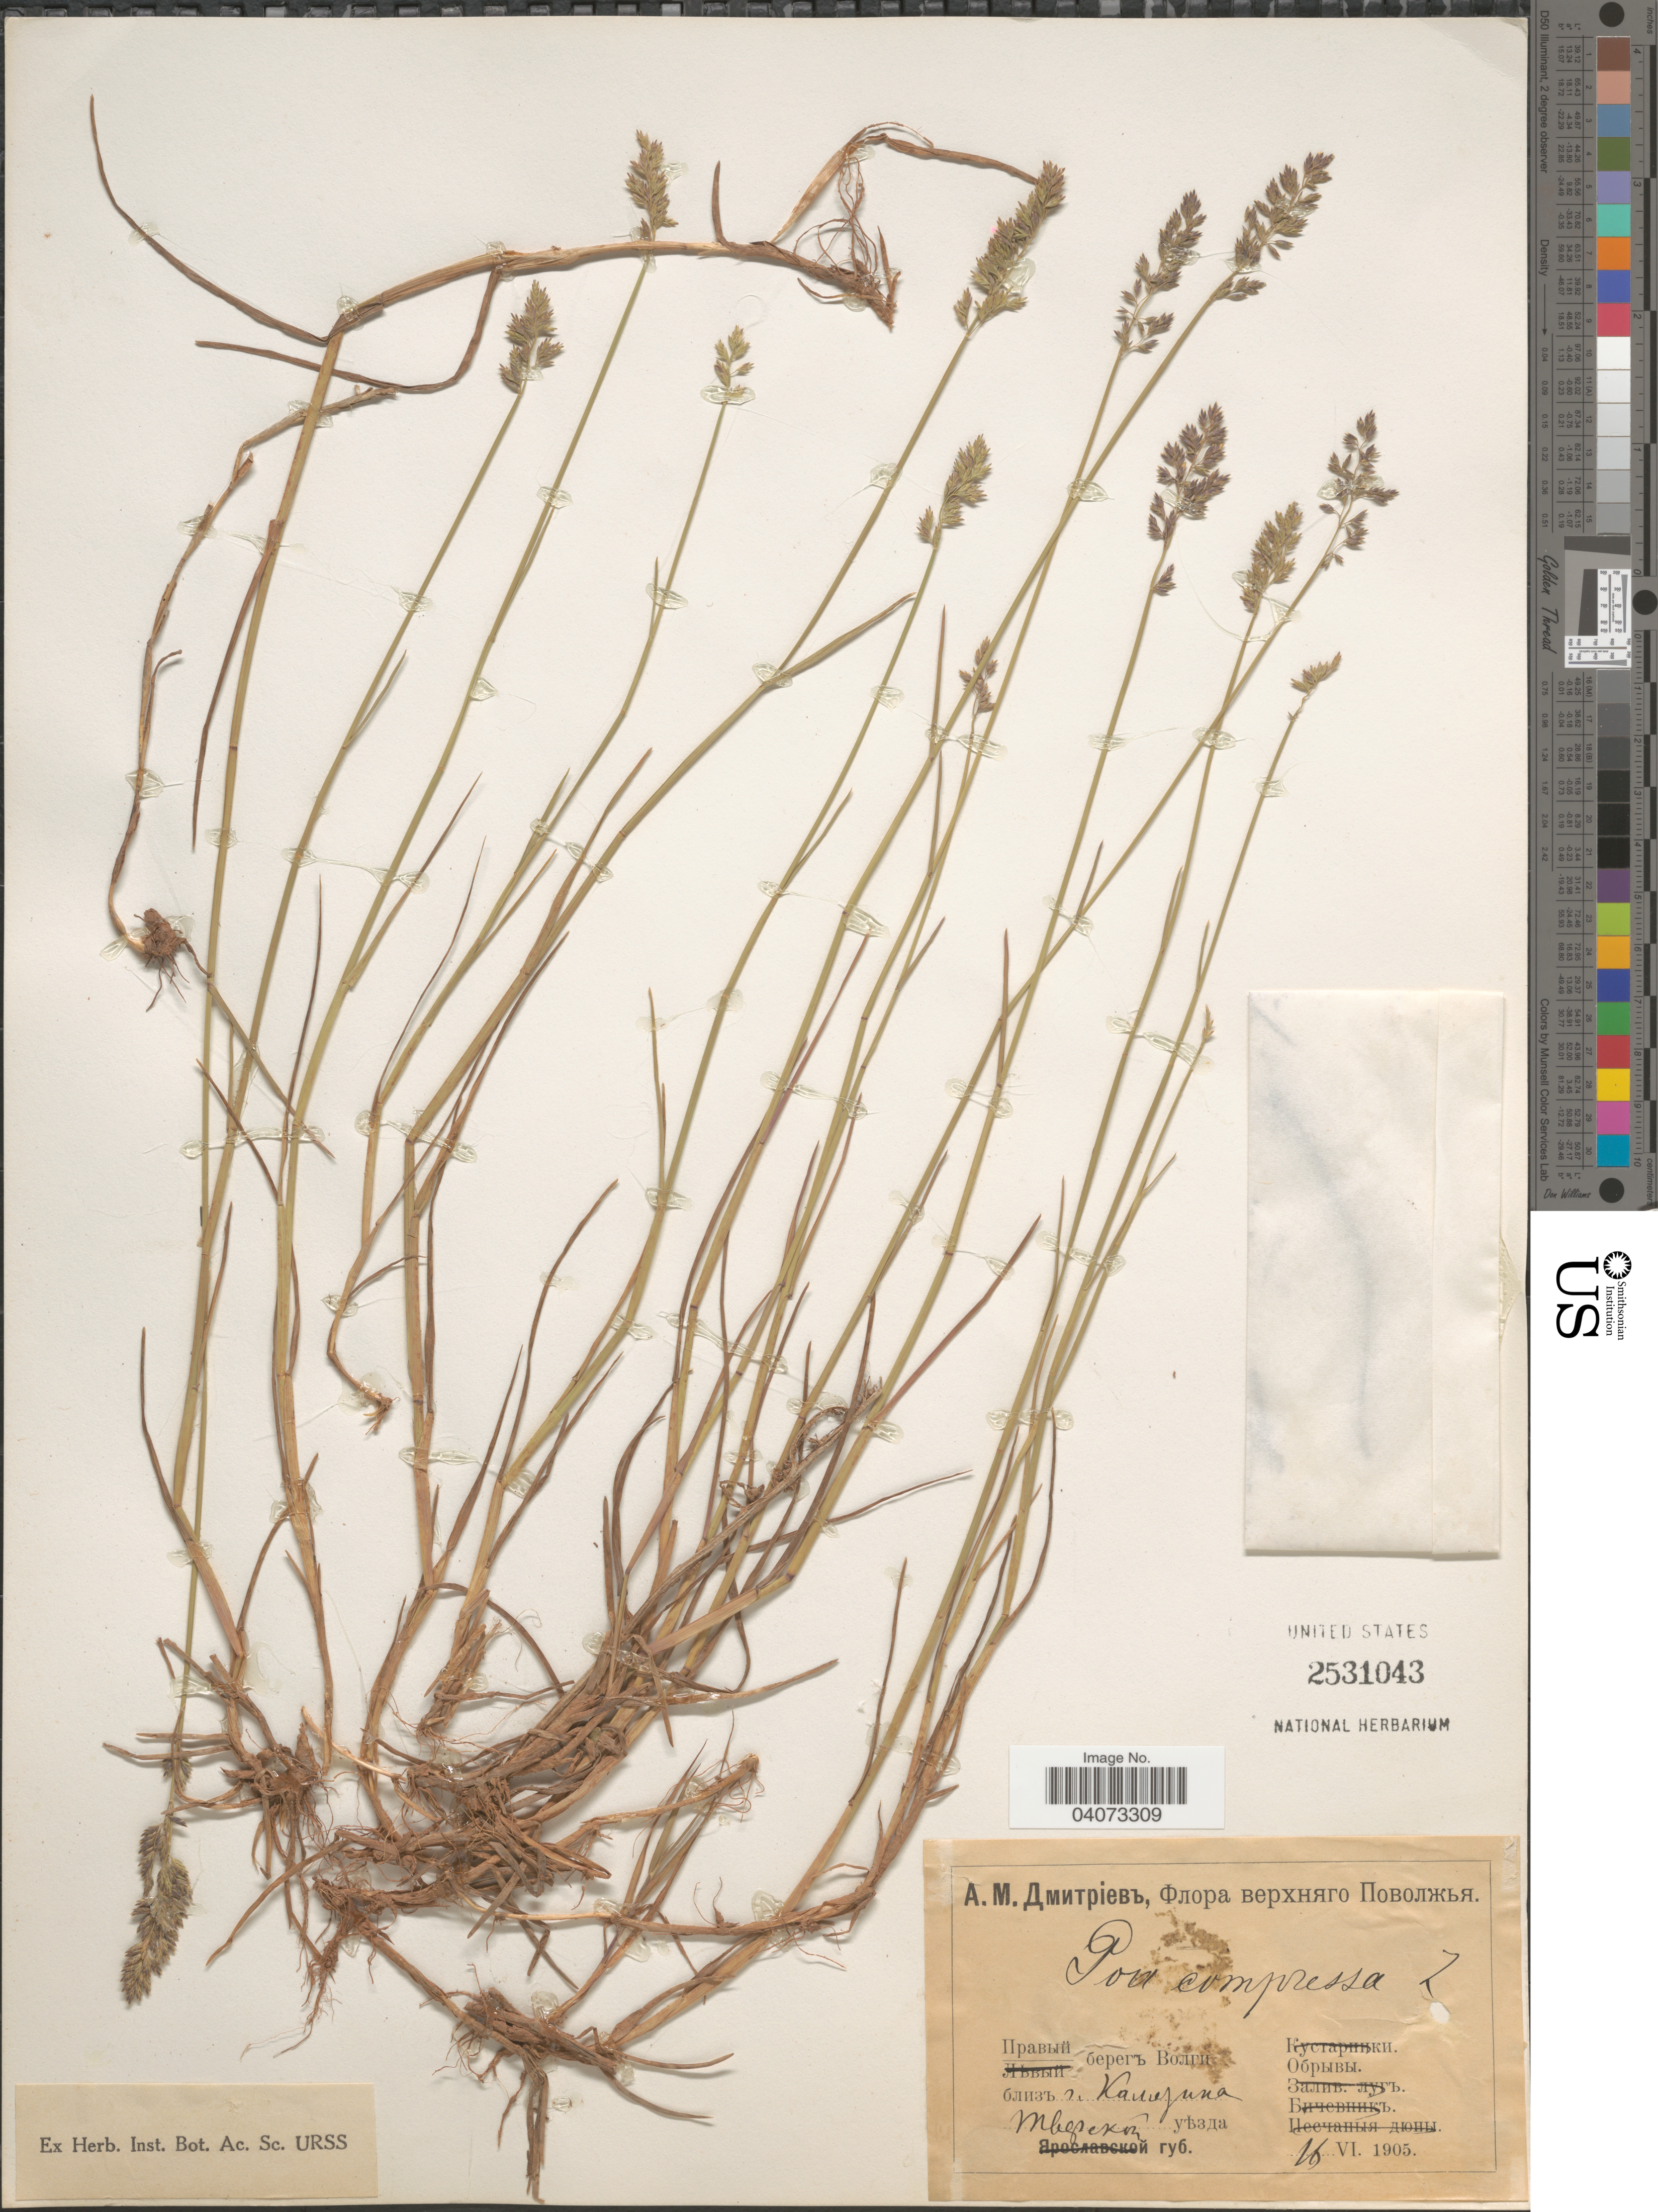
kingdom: Plantae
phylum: Tracheophyta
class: Liliopsida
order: Poales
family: Poaceae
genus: Poa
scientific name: Poa compressa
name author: L.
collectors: A. Dmitriev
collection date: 1905-06-16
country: Russian Federation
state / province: Tver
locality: Right shore of river Volga near Kalyazin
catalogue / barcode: US 2531043